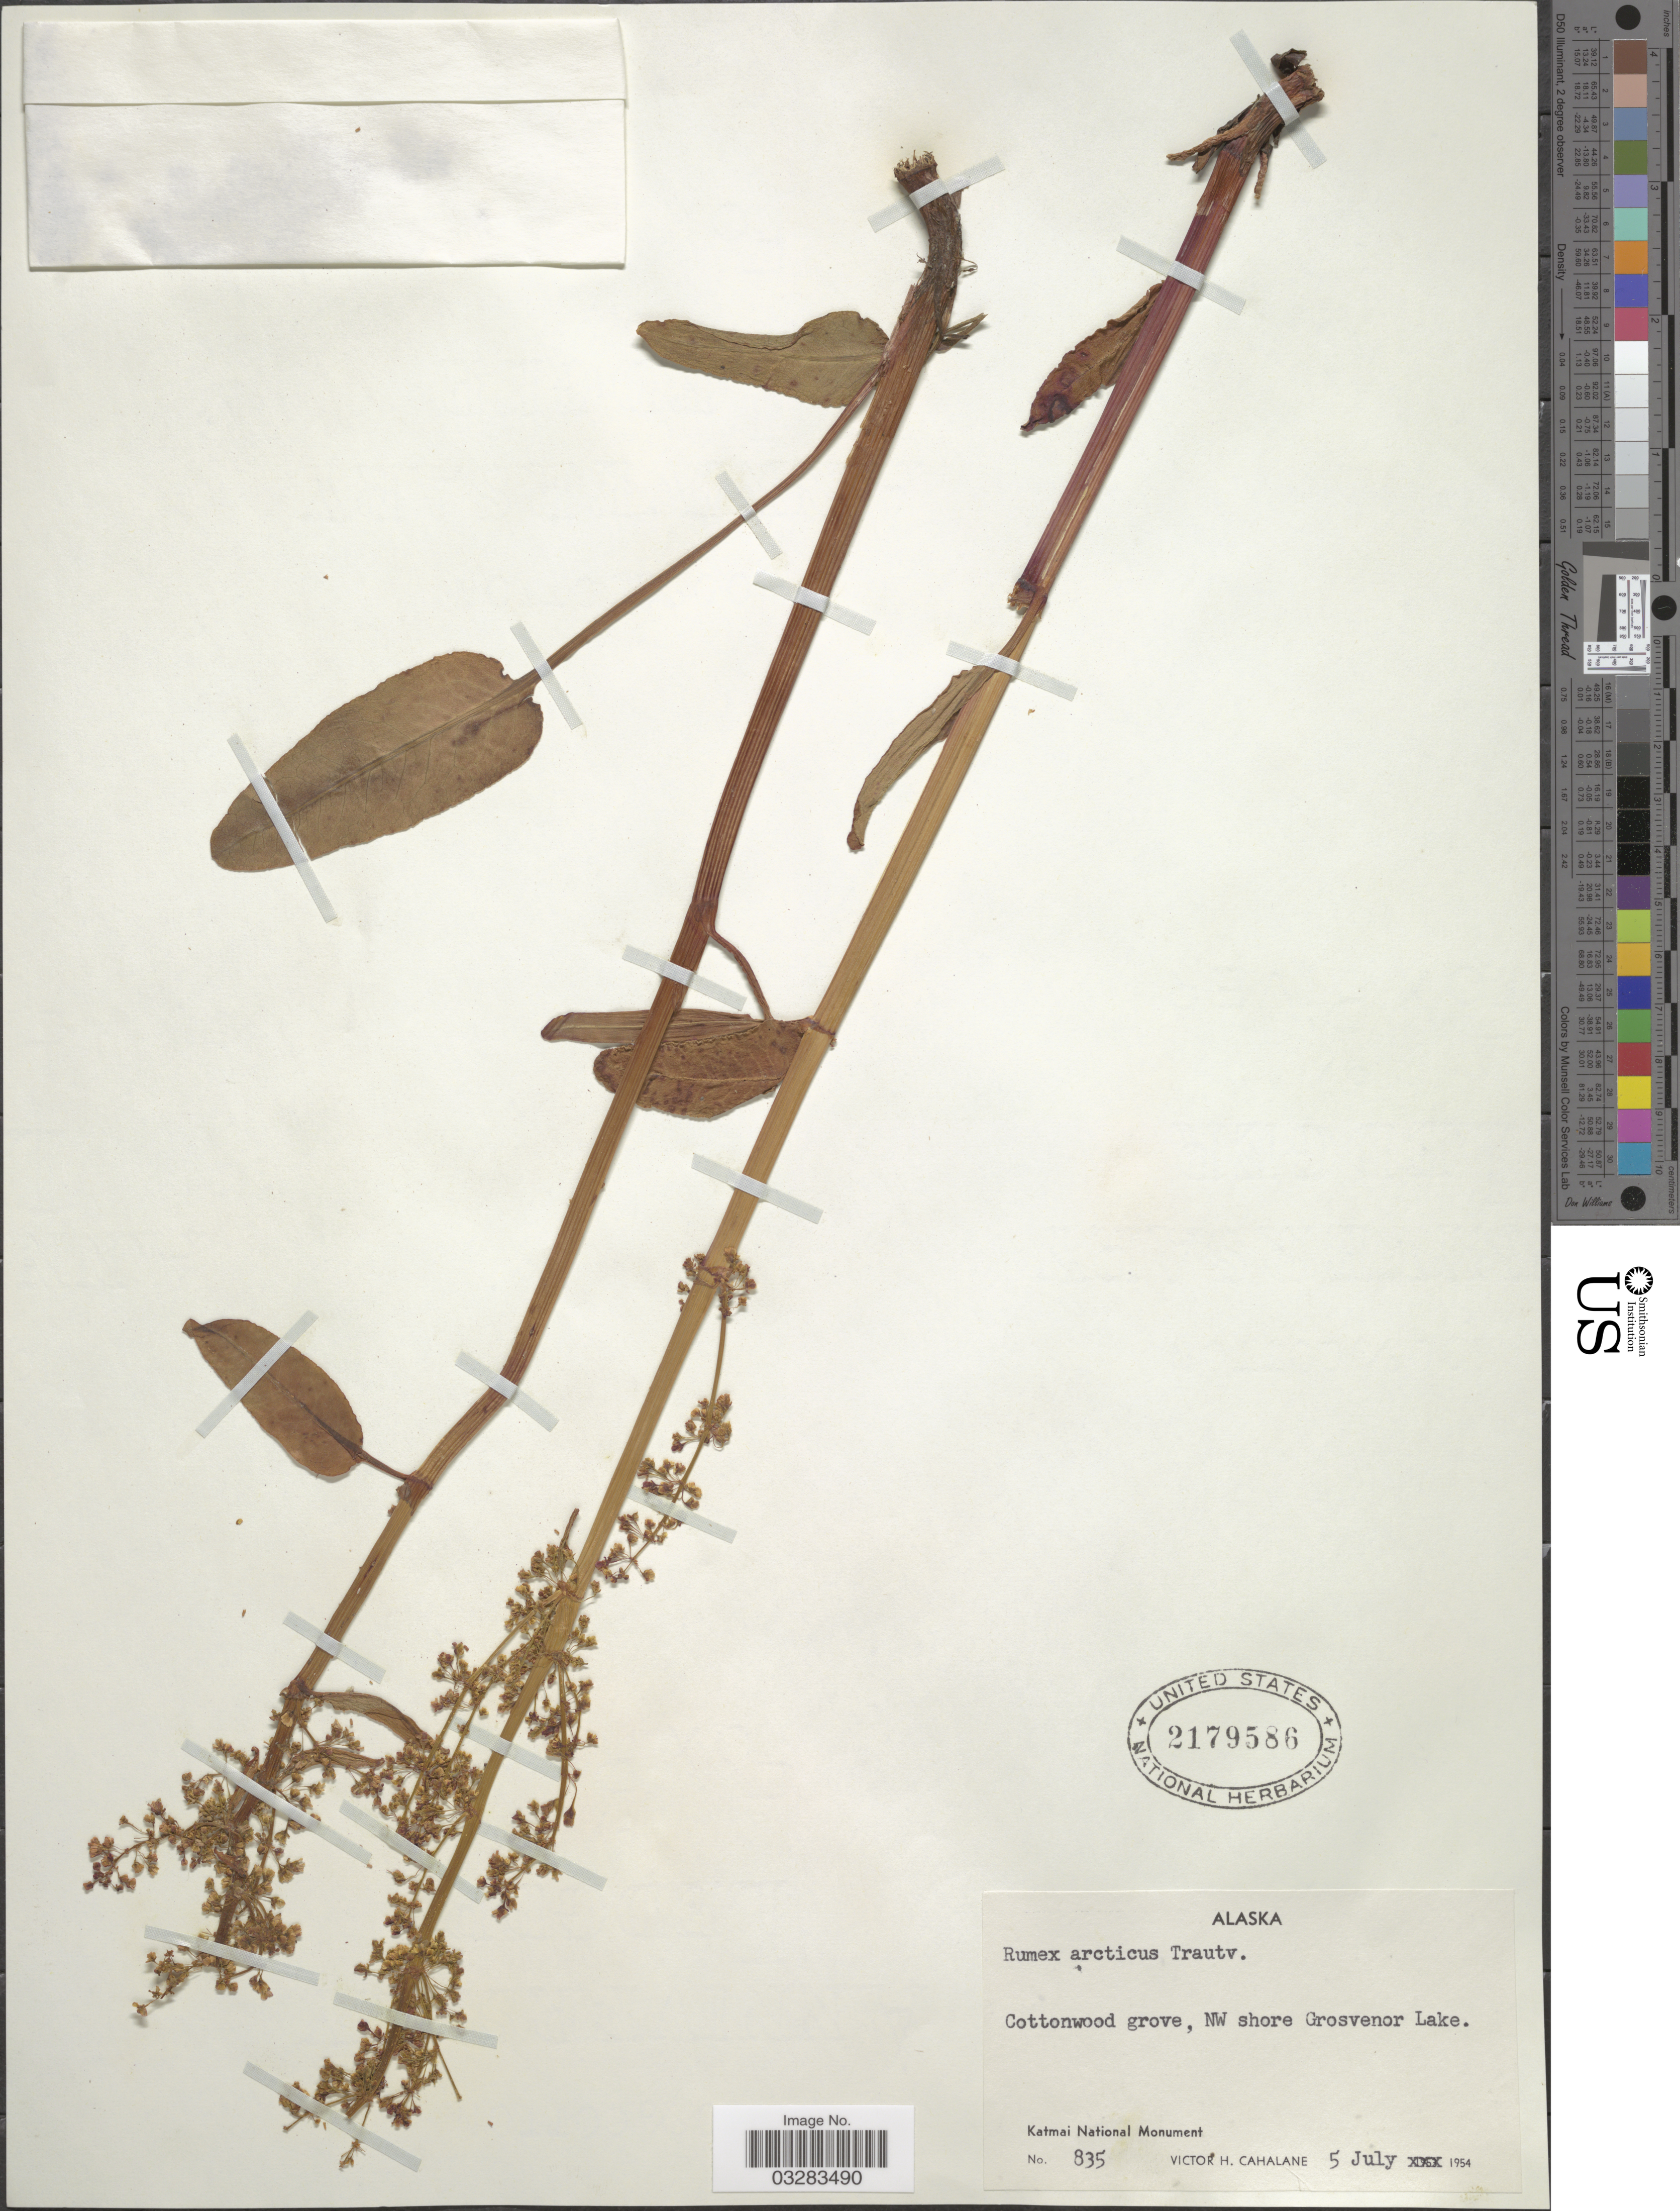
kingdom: Plantae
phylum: Tracheophyta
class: Magnoliopsida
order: Caryophyllales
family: Polygonaceae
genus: Rumex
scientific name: Rumex arcticus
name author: Trautv.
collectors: V. Cahalane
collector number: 835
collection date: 1954-07-05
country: United States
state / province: Alaska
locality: Cottonwood grove, NW shore Grosvenor Lake. Katmai National Monument.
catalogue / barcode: US 2179586